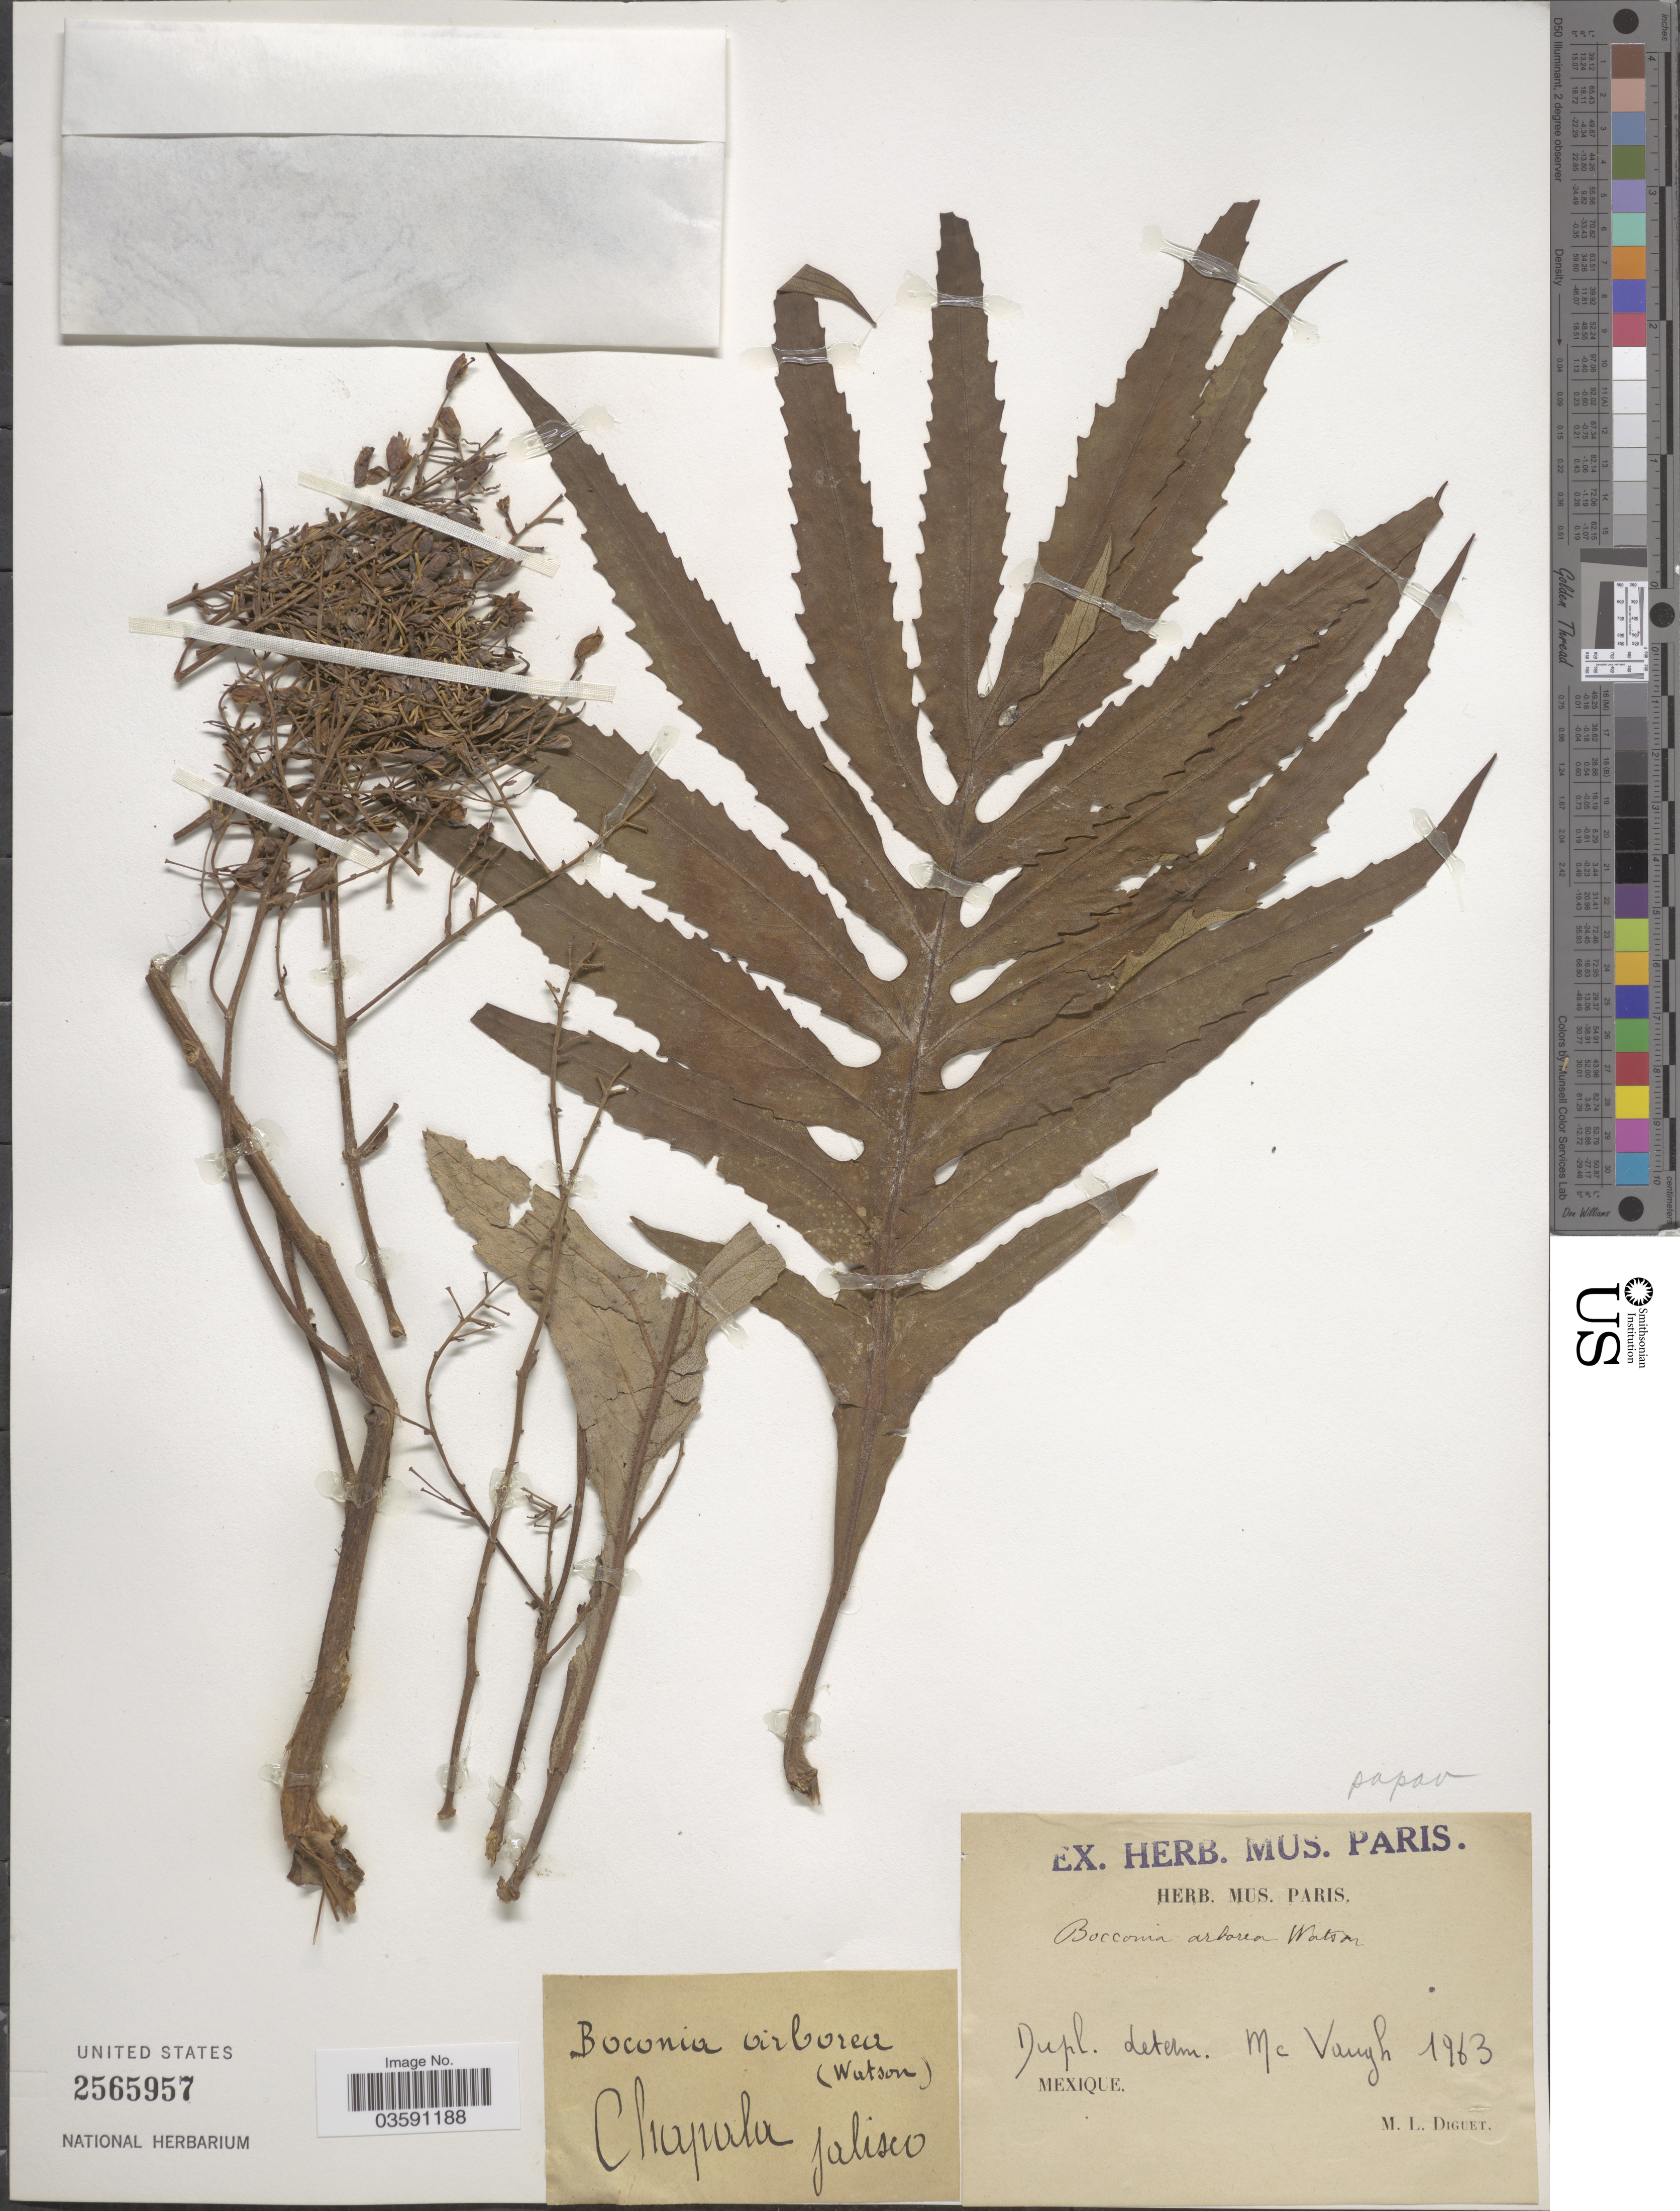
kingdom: Plantae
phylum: Tracheophyta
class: Magnoliopsida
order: Ranunculales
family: Papaveraceae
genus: Bocconia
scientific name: Bocconia arborea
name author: S. Watson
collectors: M. L. Diguet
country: Mexico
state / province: Jalisco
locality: Chapala.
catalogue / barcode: US 2565957